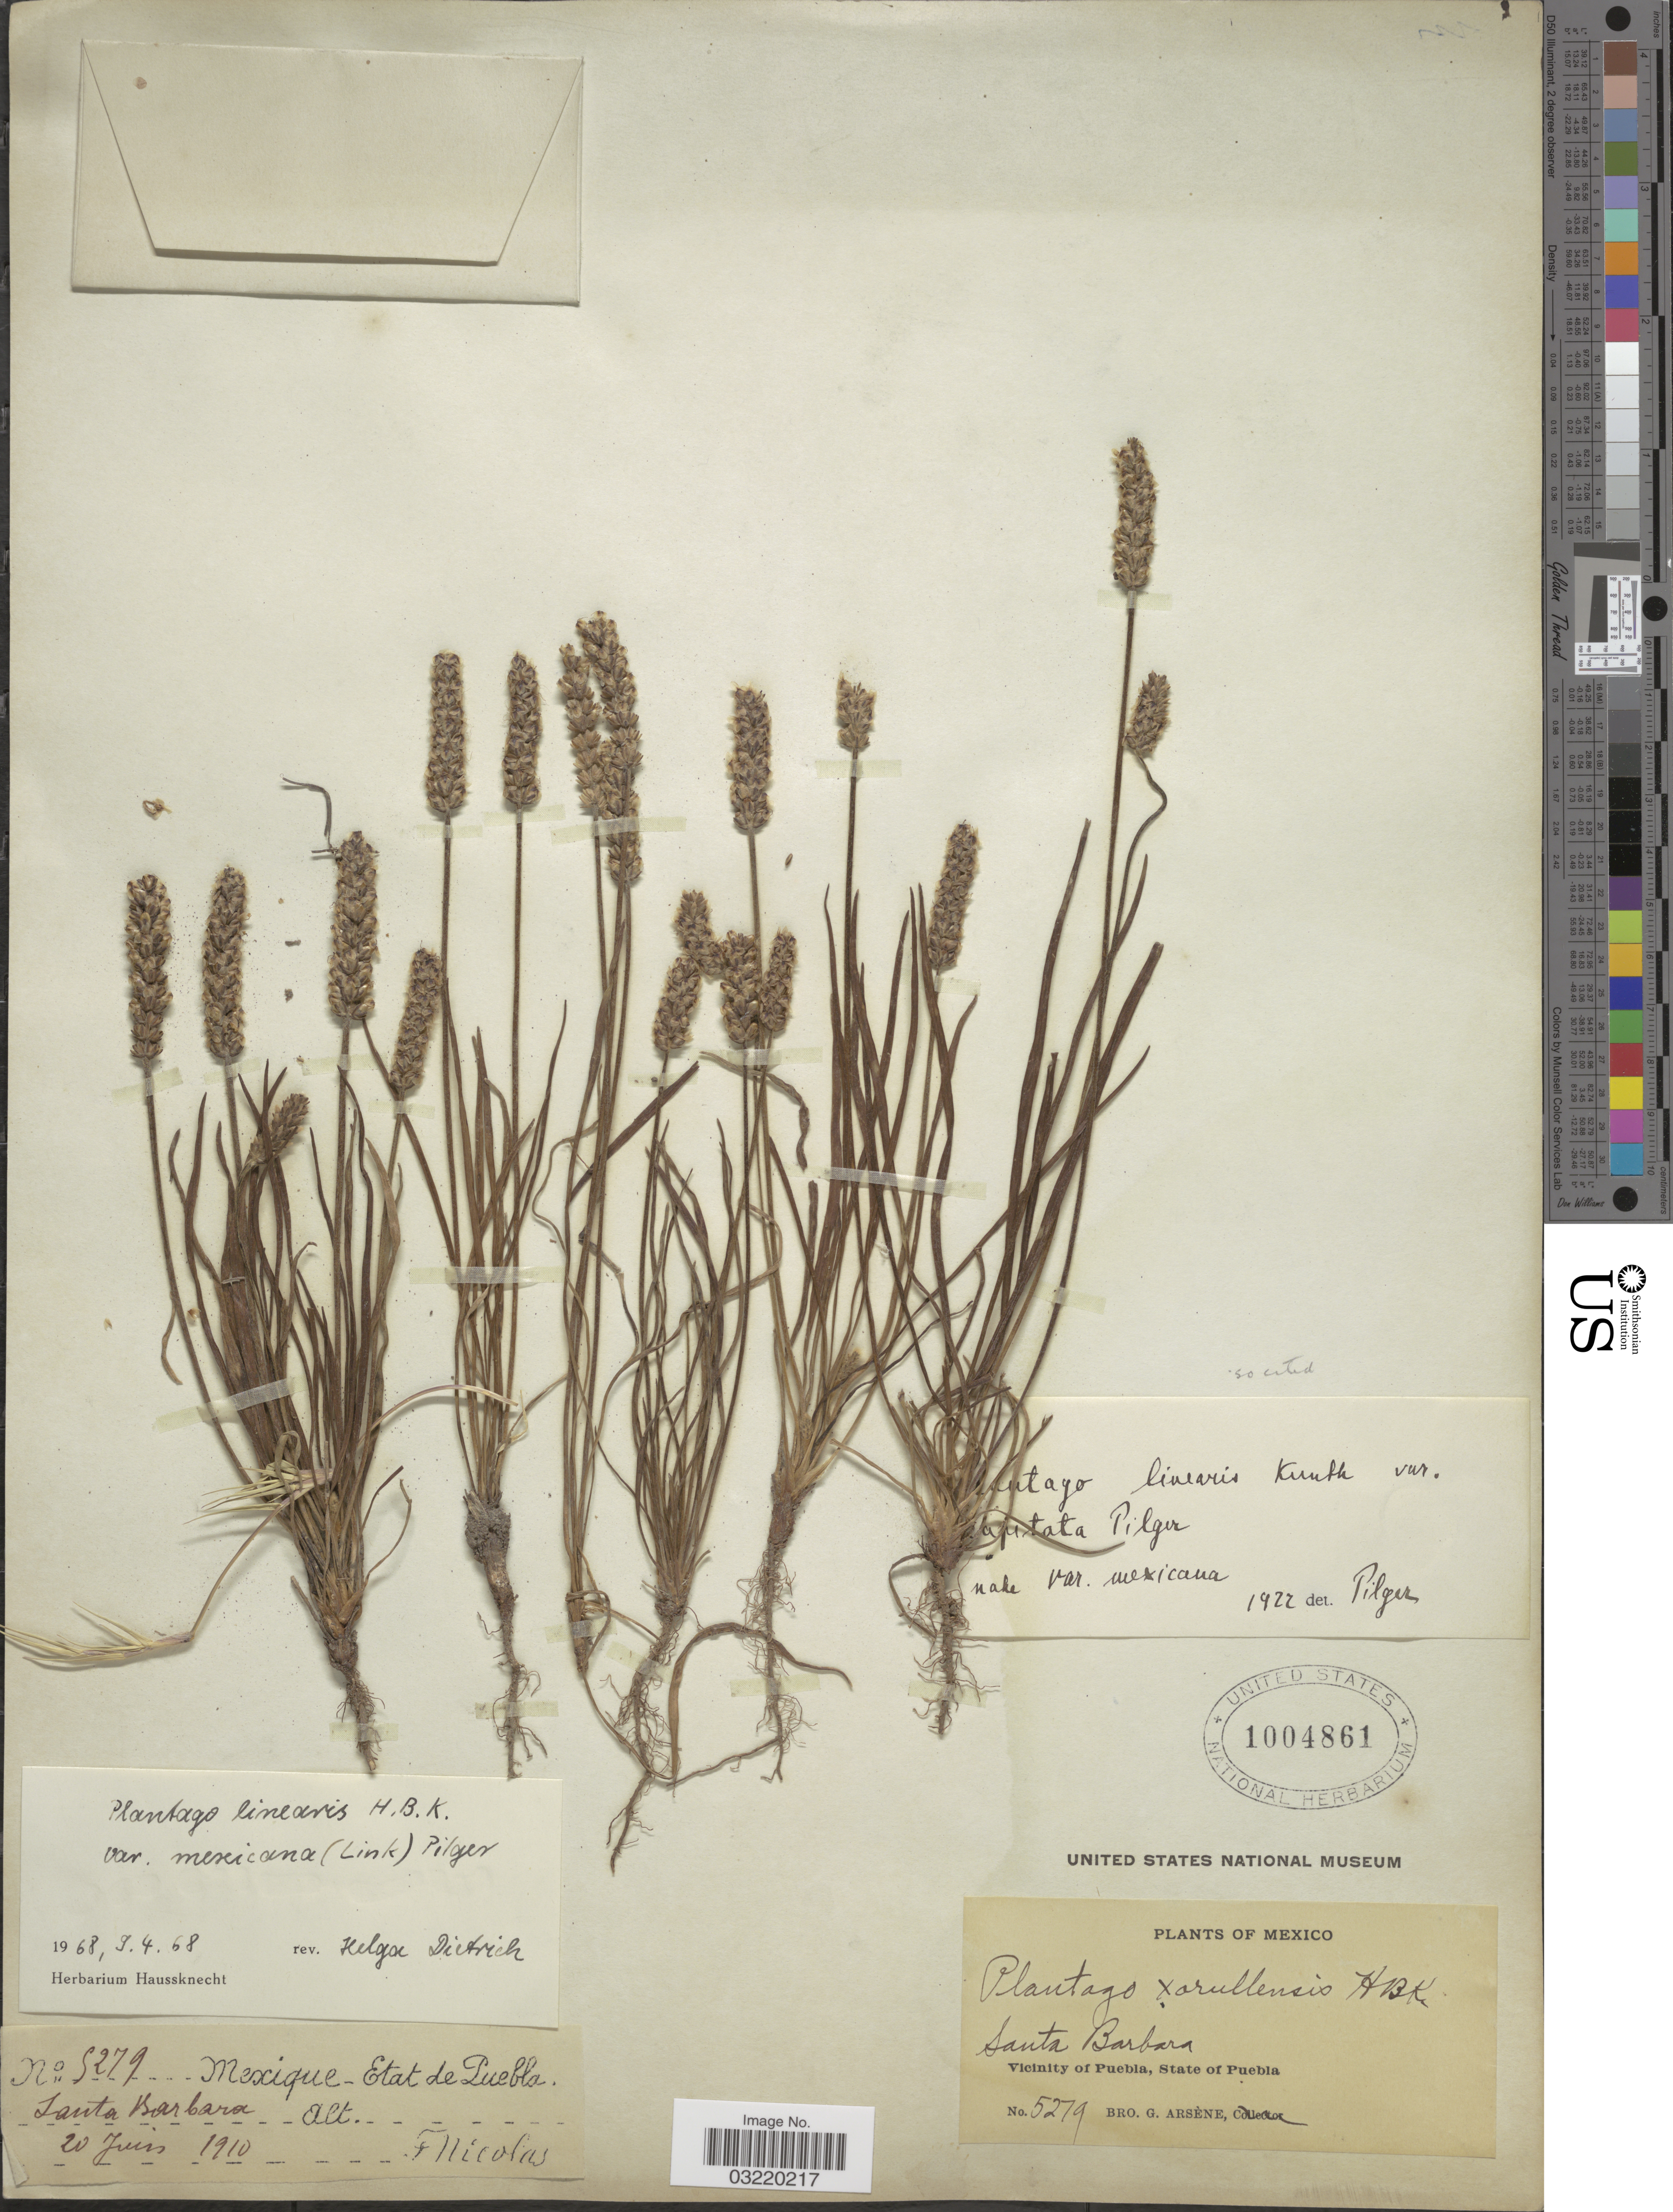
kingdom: Plantae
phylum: Tracheophyta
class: Magnoliopsida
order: Lamiales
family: Plantaginaceae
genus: Plantago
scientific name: Plantago nivea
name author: Kunth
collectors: Bro. G. Arsène & F. Nicolas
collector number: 5279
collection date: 1910-06-20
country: Mexico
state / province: Puebla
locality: Santa Barbara. Vicinity of Puebla.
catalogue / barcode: US 1004861